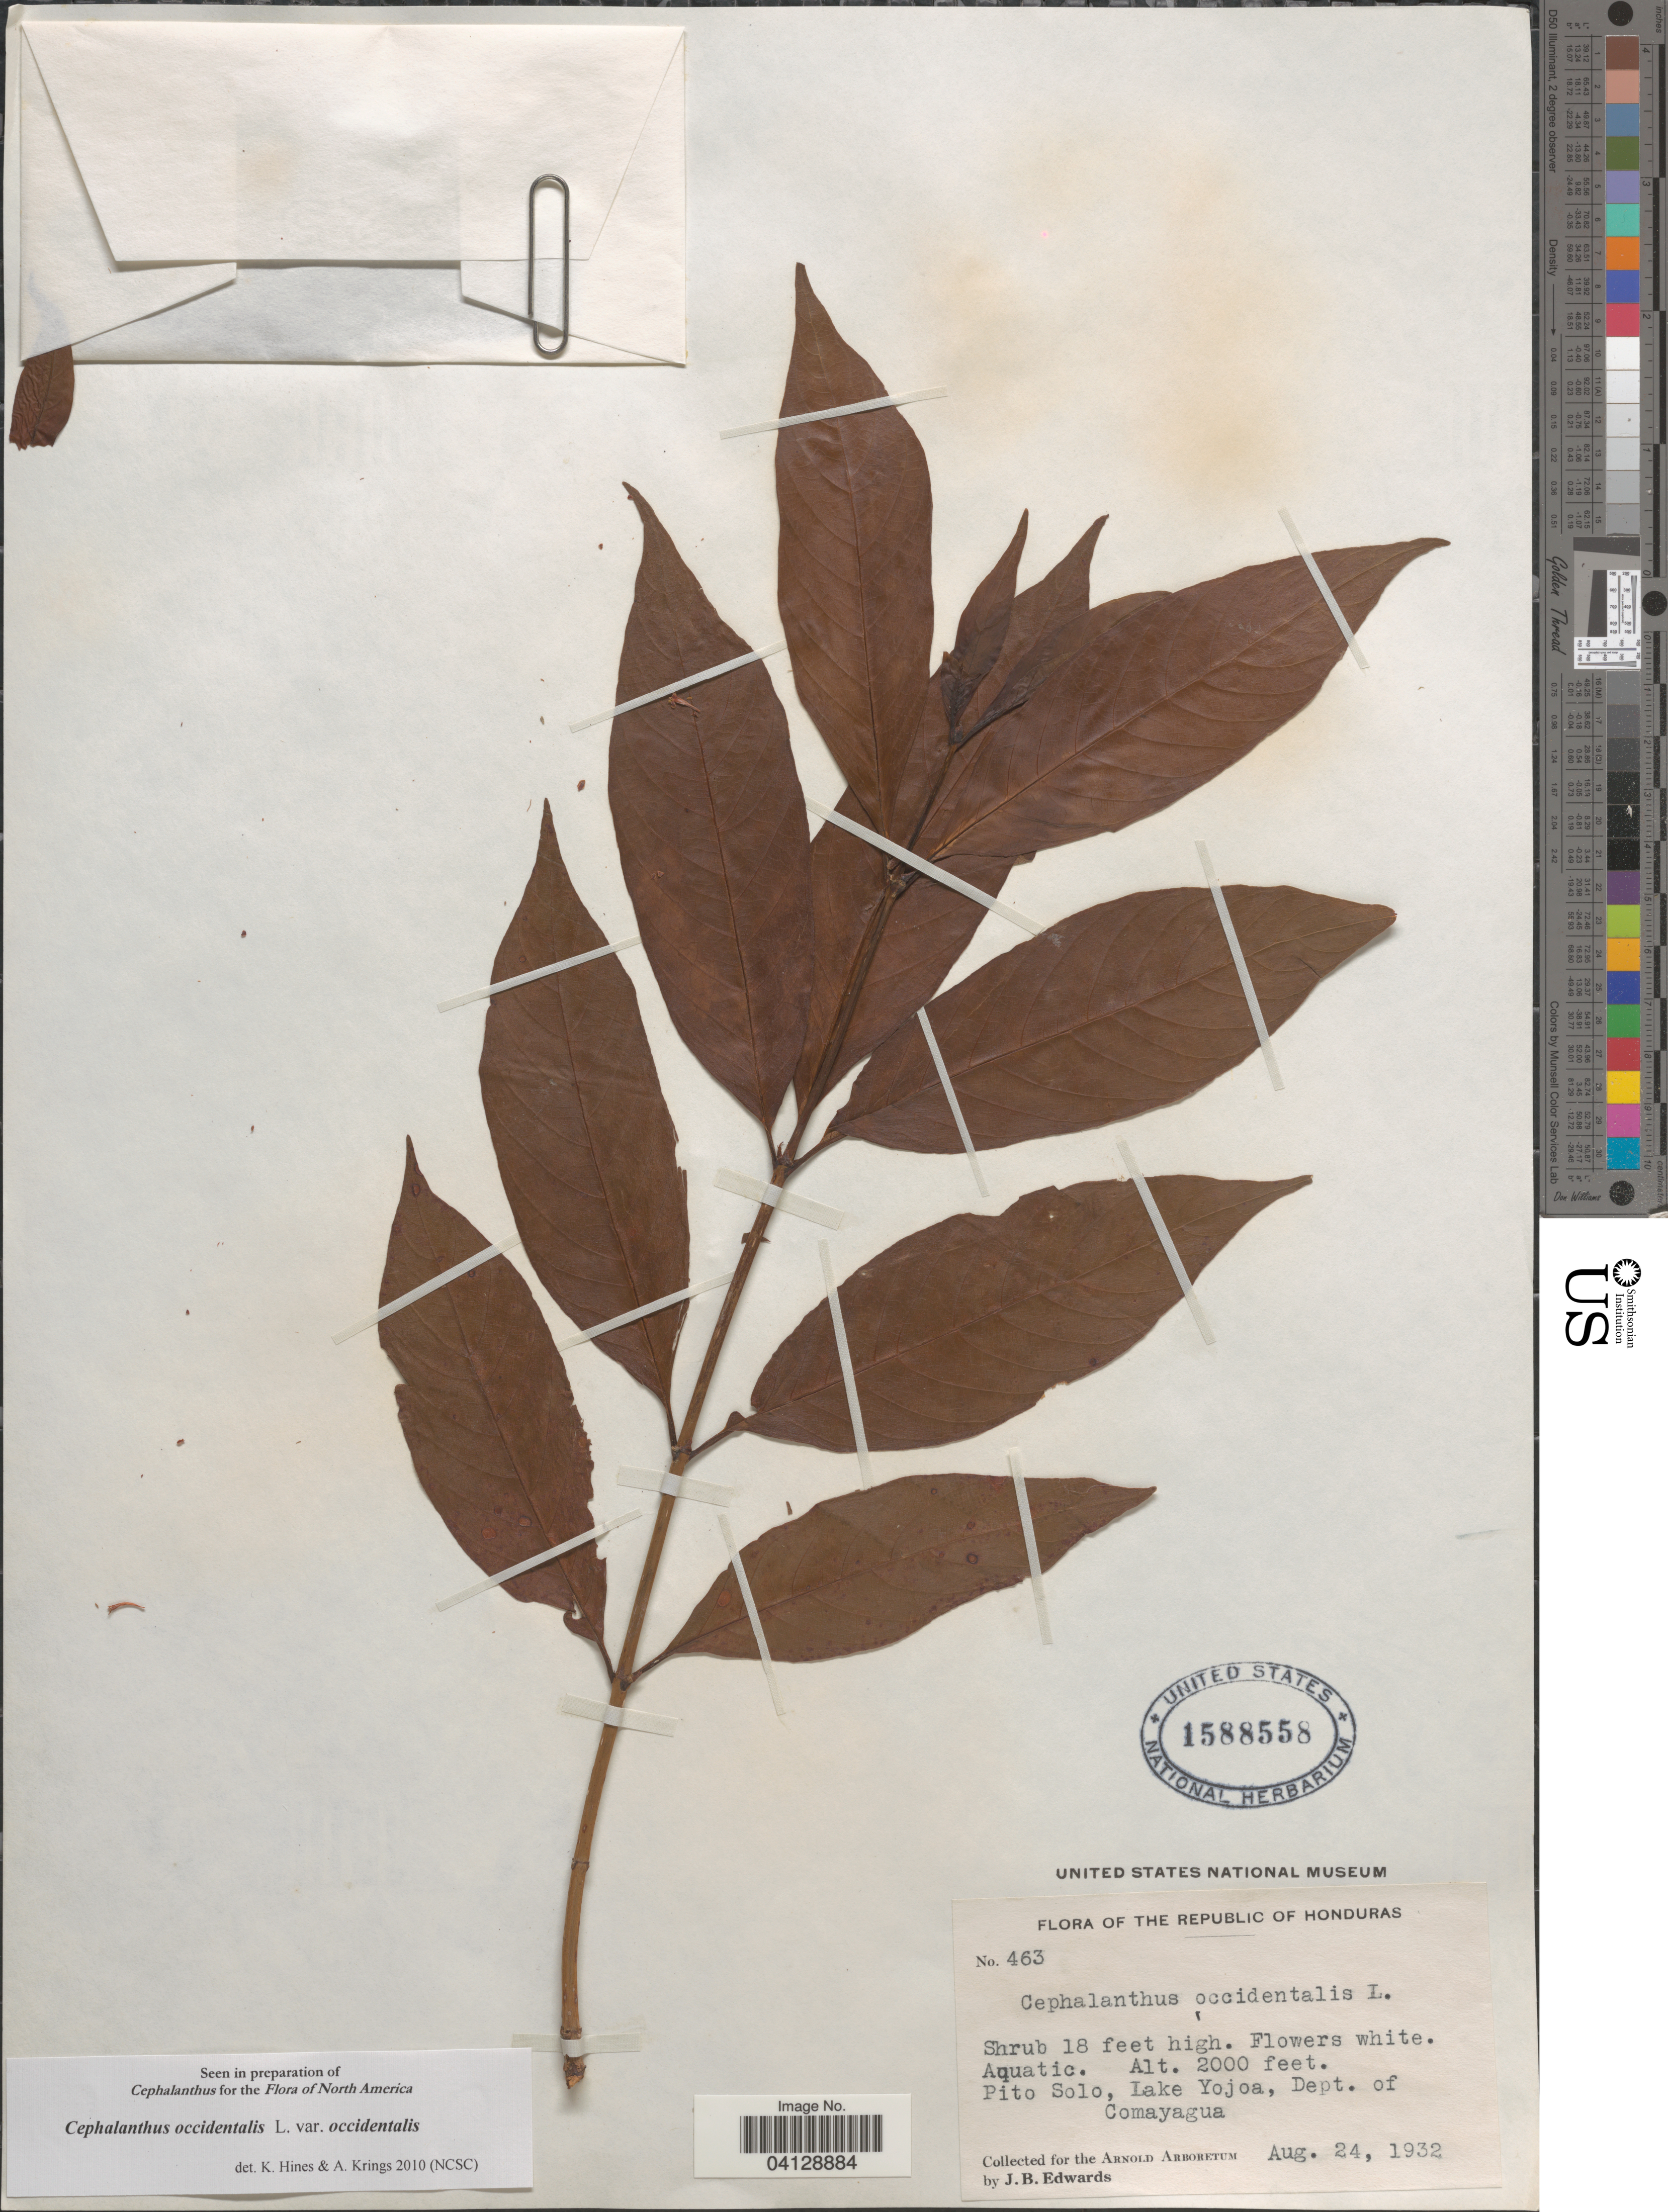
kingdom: Plantae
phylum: Tracheophyta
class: Magnoliopsida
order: Gentianales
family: Rubiaceae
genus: Cephalanthus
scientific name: Cephalanthus occidentalis var. occidentalis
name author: L.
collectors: J. B. Edwards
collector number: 463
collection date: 1932-08-24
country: Honduras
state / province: Comayagua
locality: Republic of Honduras. Pito Solo, Lake Yojoa, Dept. of Comayagua.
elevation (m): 610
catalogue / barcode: US 1588558